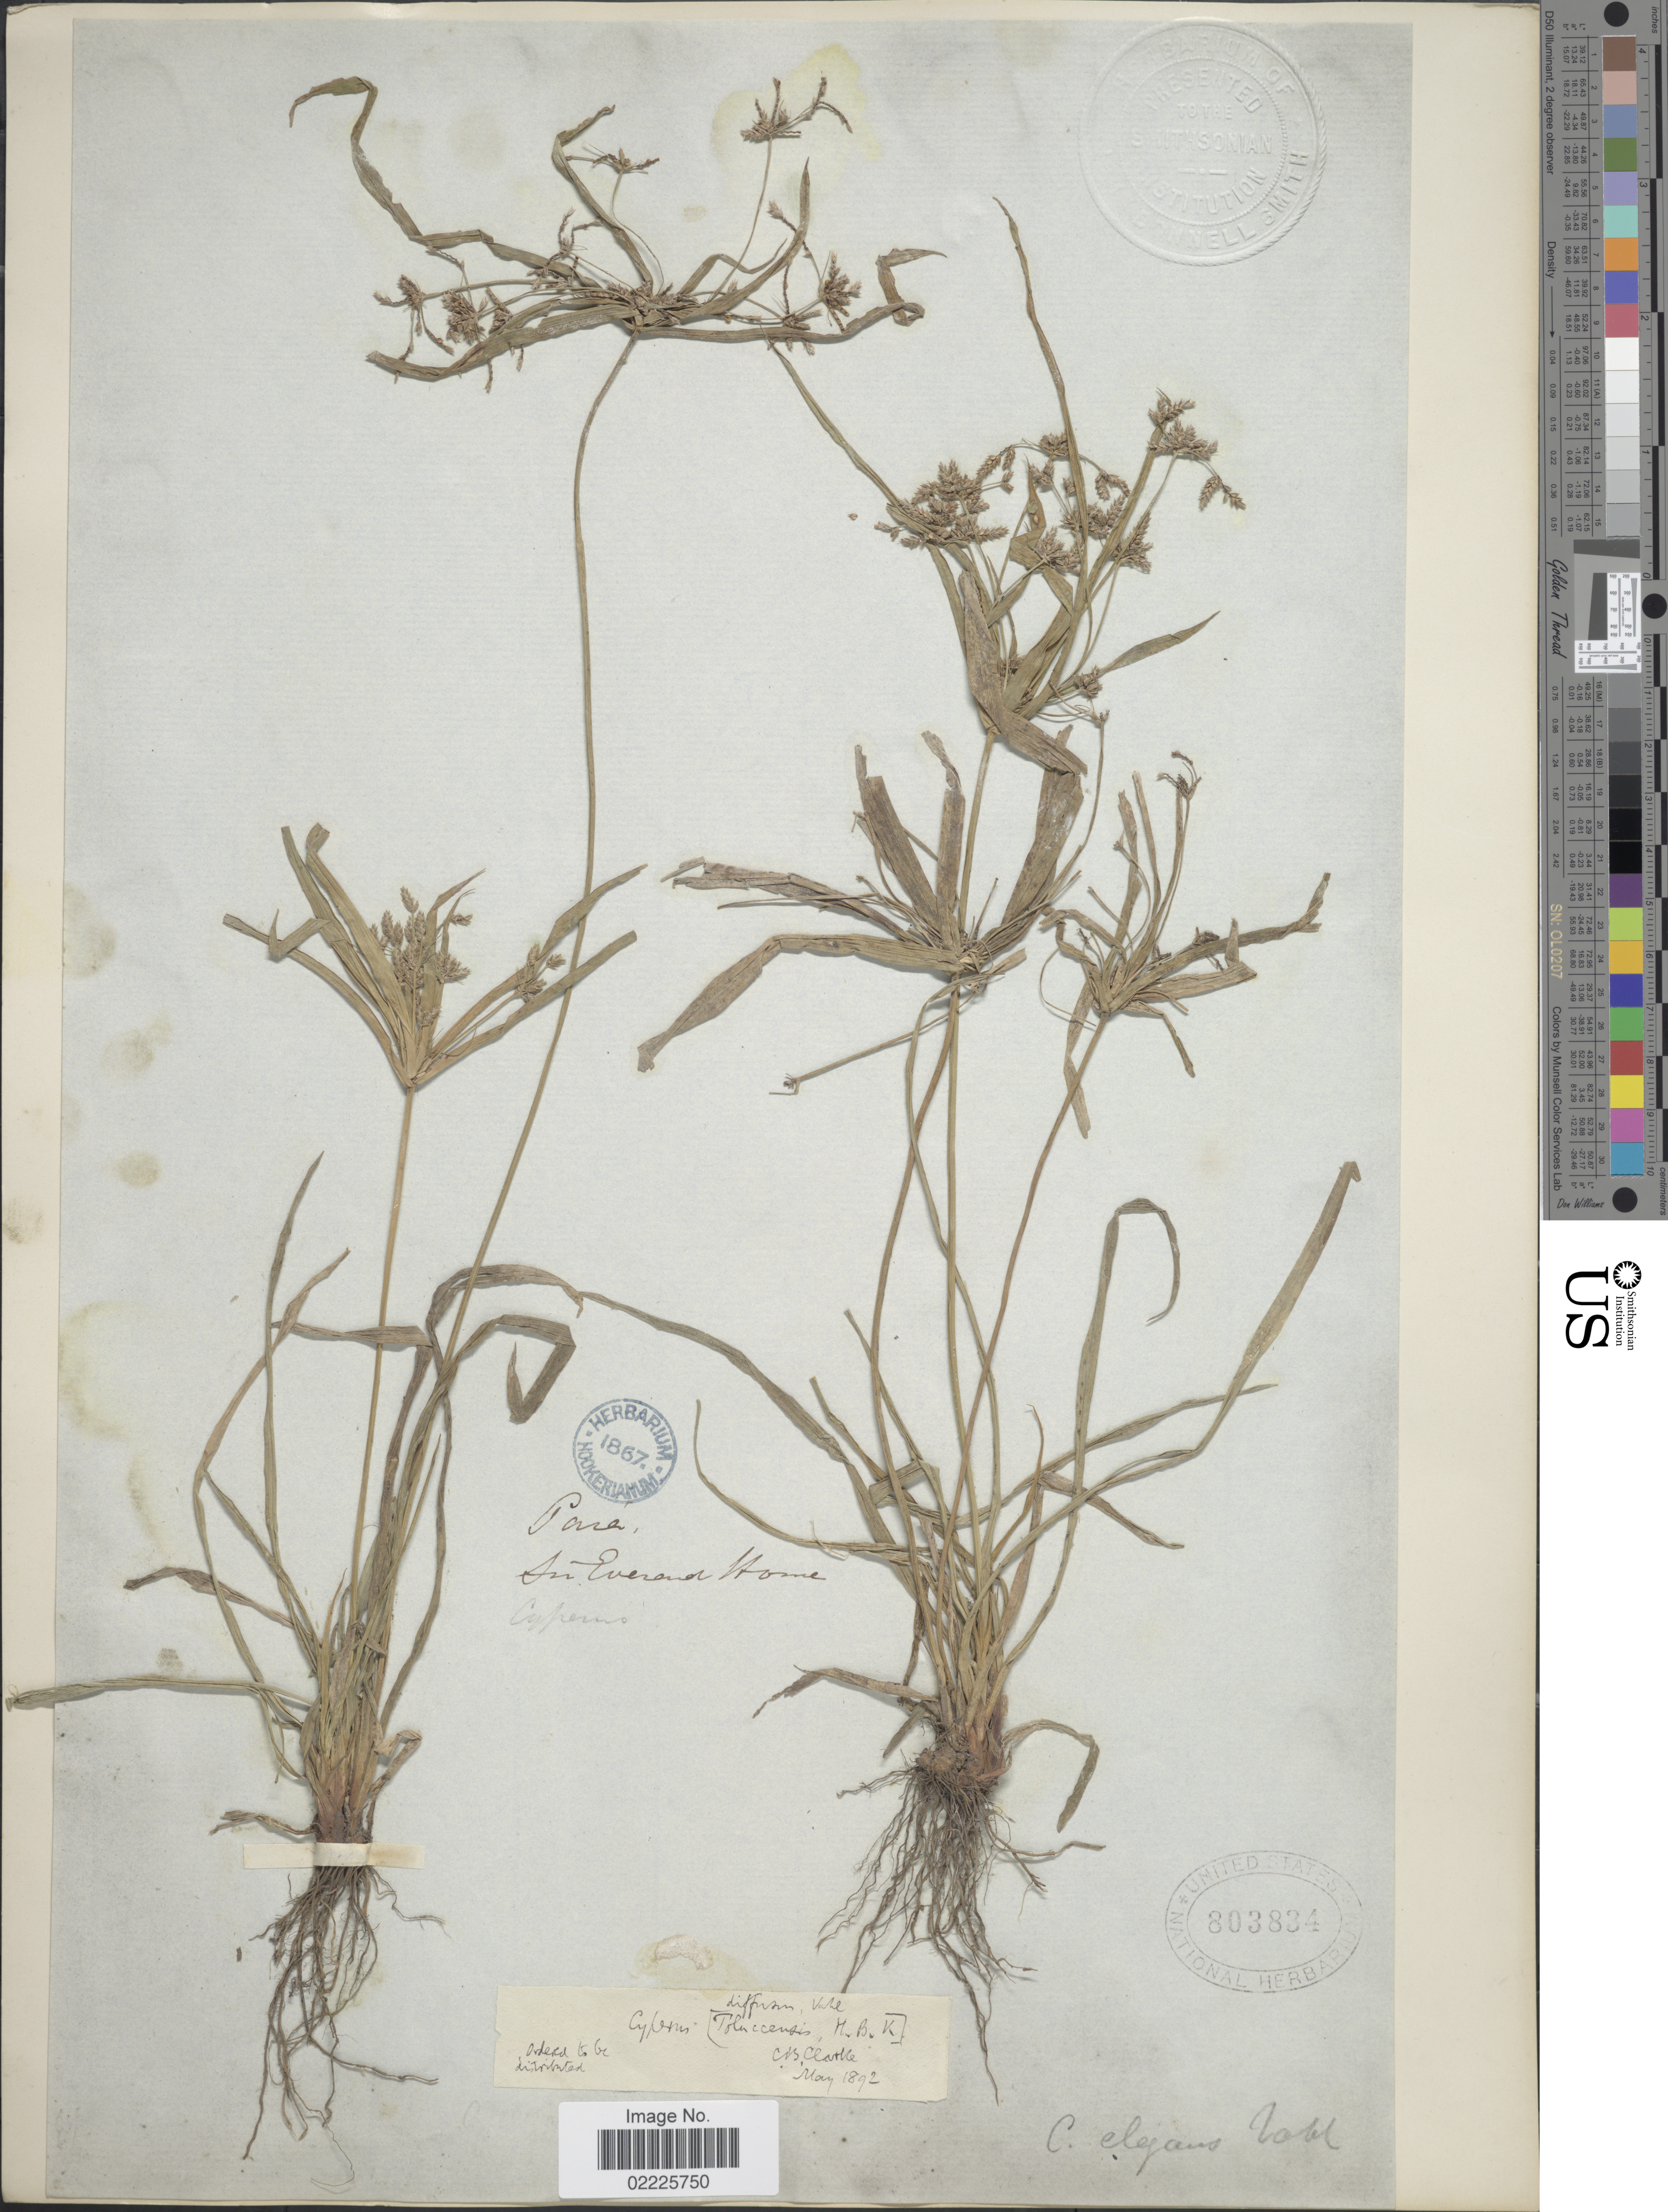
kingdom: Plantae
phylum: Tracheophyta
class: Liliopsida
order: Poales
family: Cyperaceae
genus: Cyperus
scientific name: Cyperus diffusus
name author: Vahl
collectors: Sir Everard Home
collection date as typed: May 1892 appears to be date of determination by C.B. Clarke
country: Brazil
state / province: Para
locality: Para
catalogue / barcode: US 803834